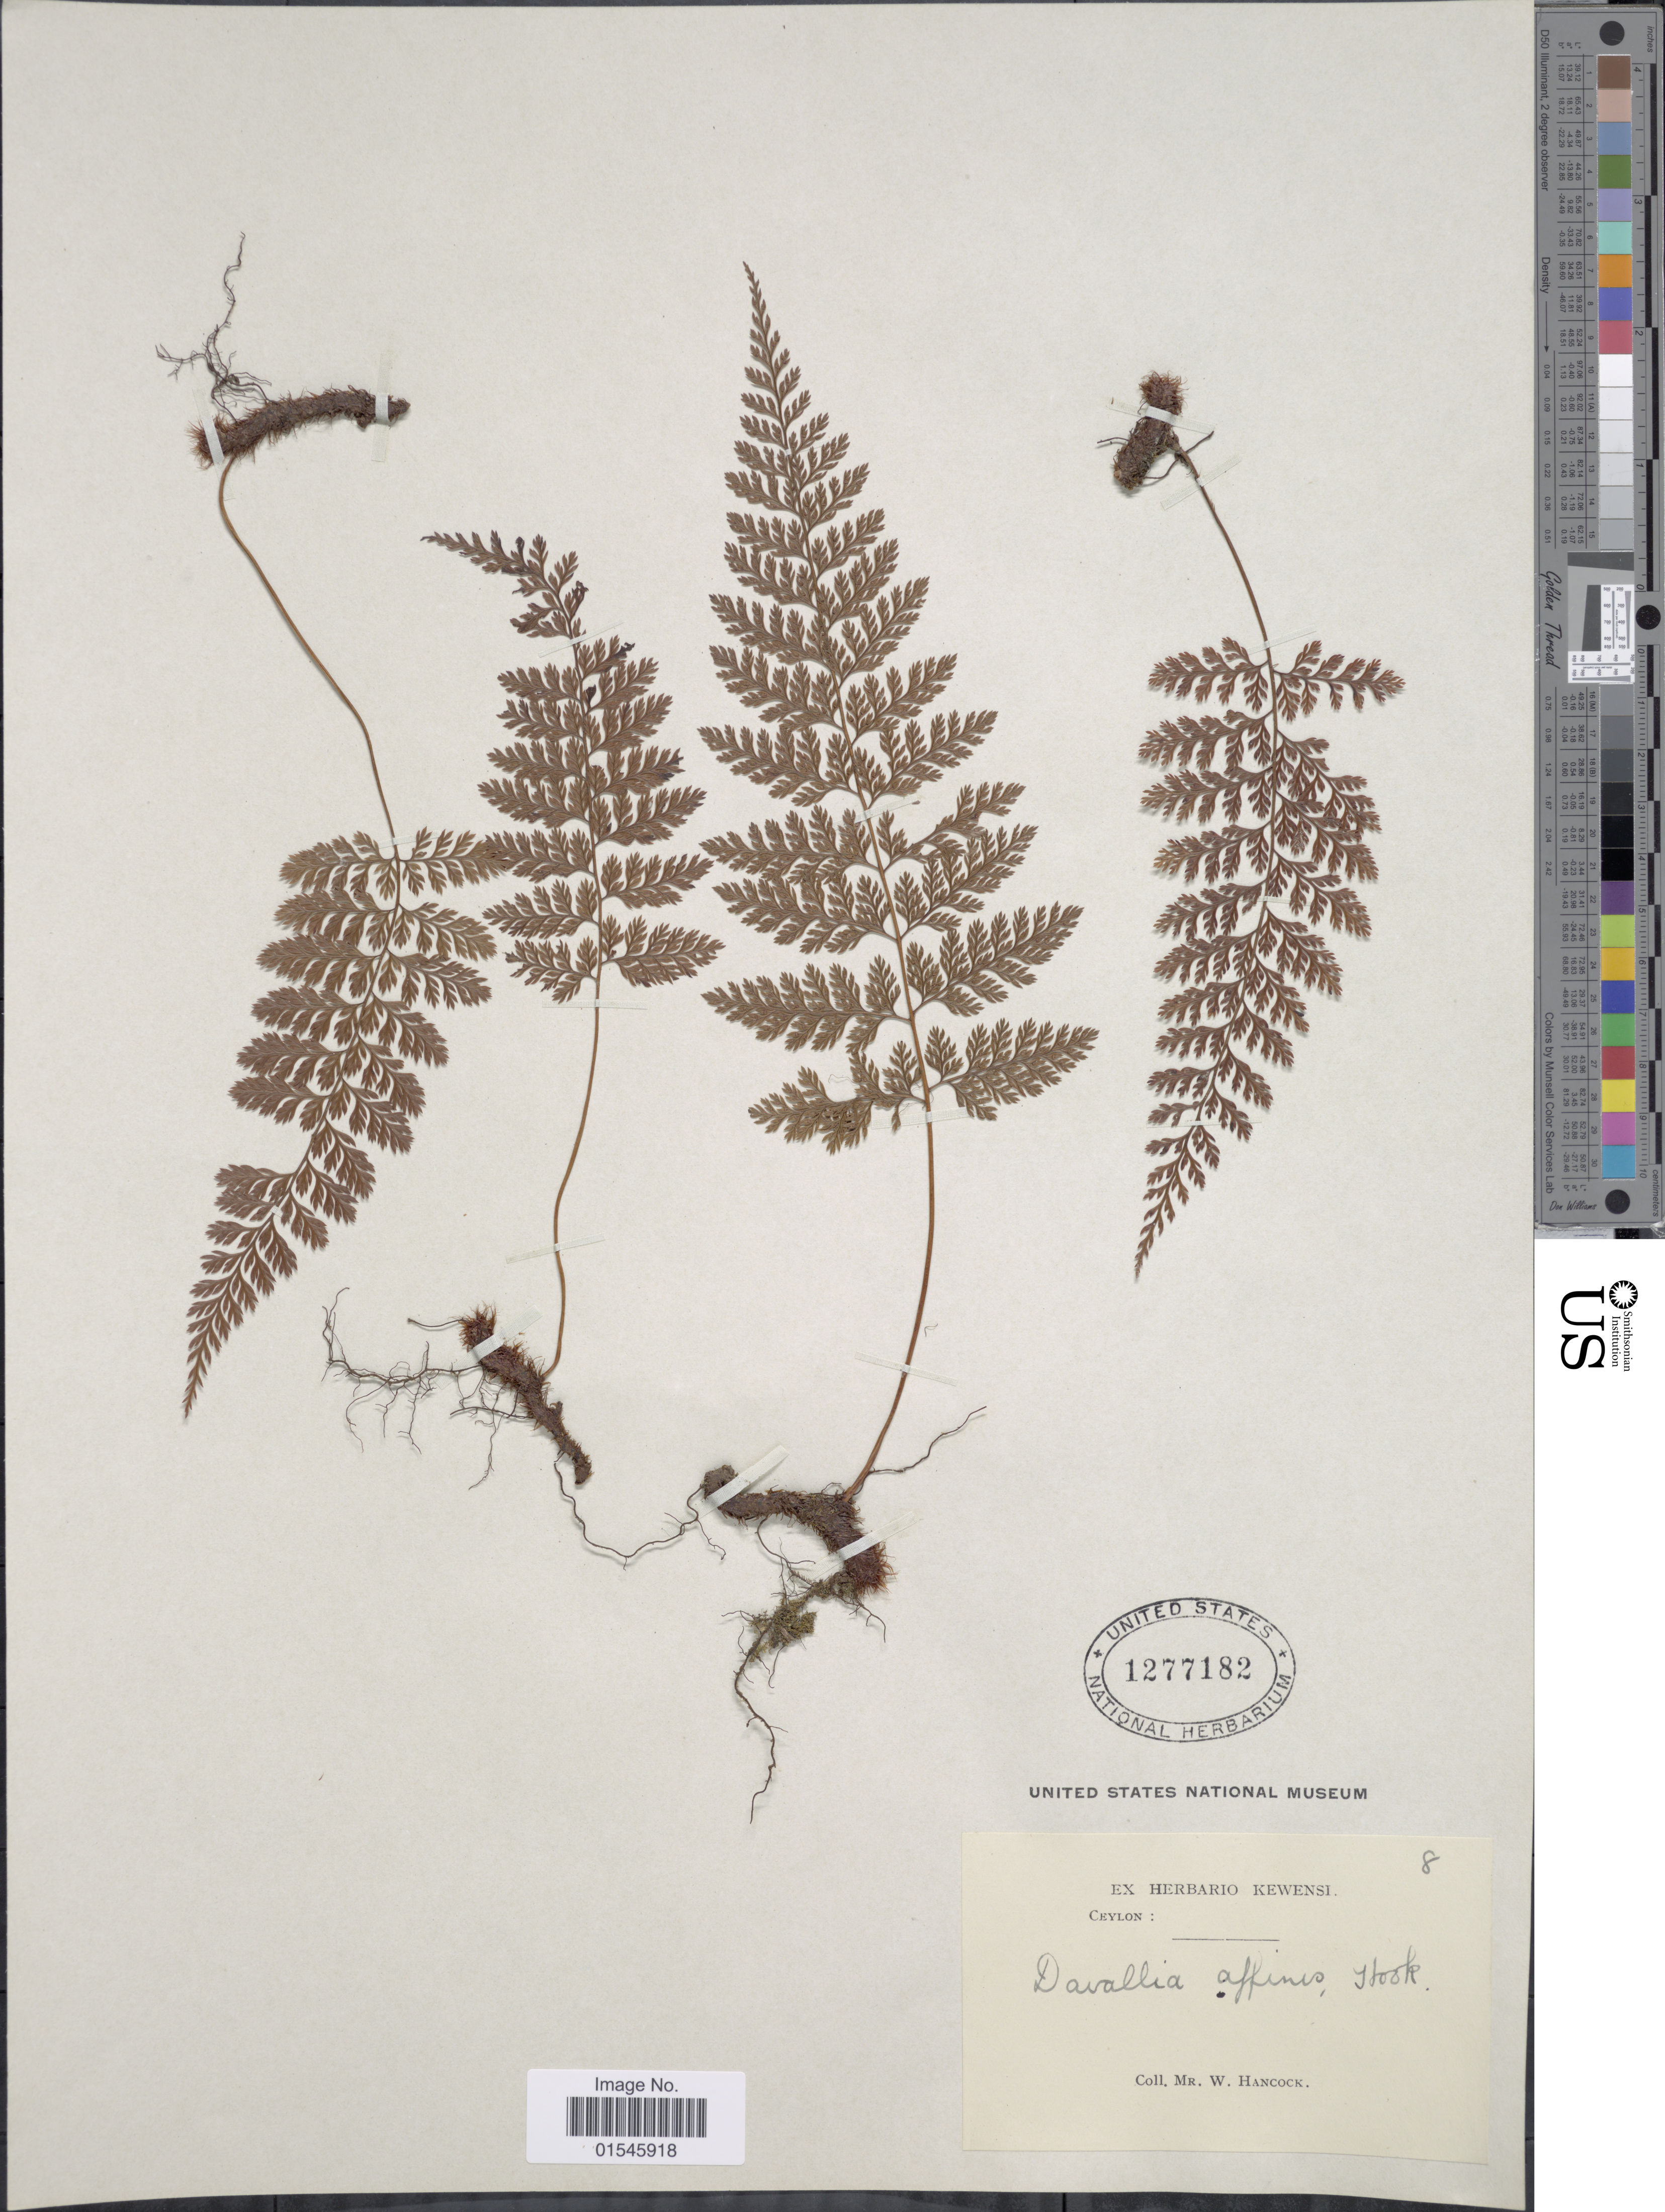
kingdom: Plantae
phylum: Tracheophyta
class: Polypodiopsida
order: Polypodiales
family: Hypodematiaceae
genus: Leucostegia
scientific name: Leucostegia sp.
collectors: W. Hancock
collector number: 8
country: Sri Lanka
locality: Ceylon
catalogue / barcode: US 1277182